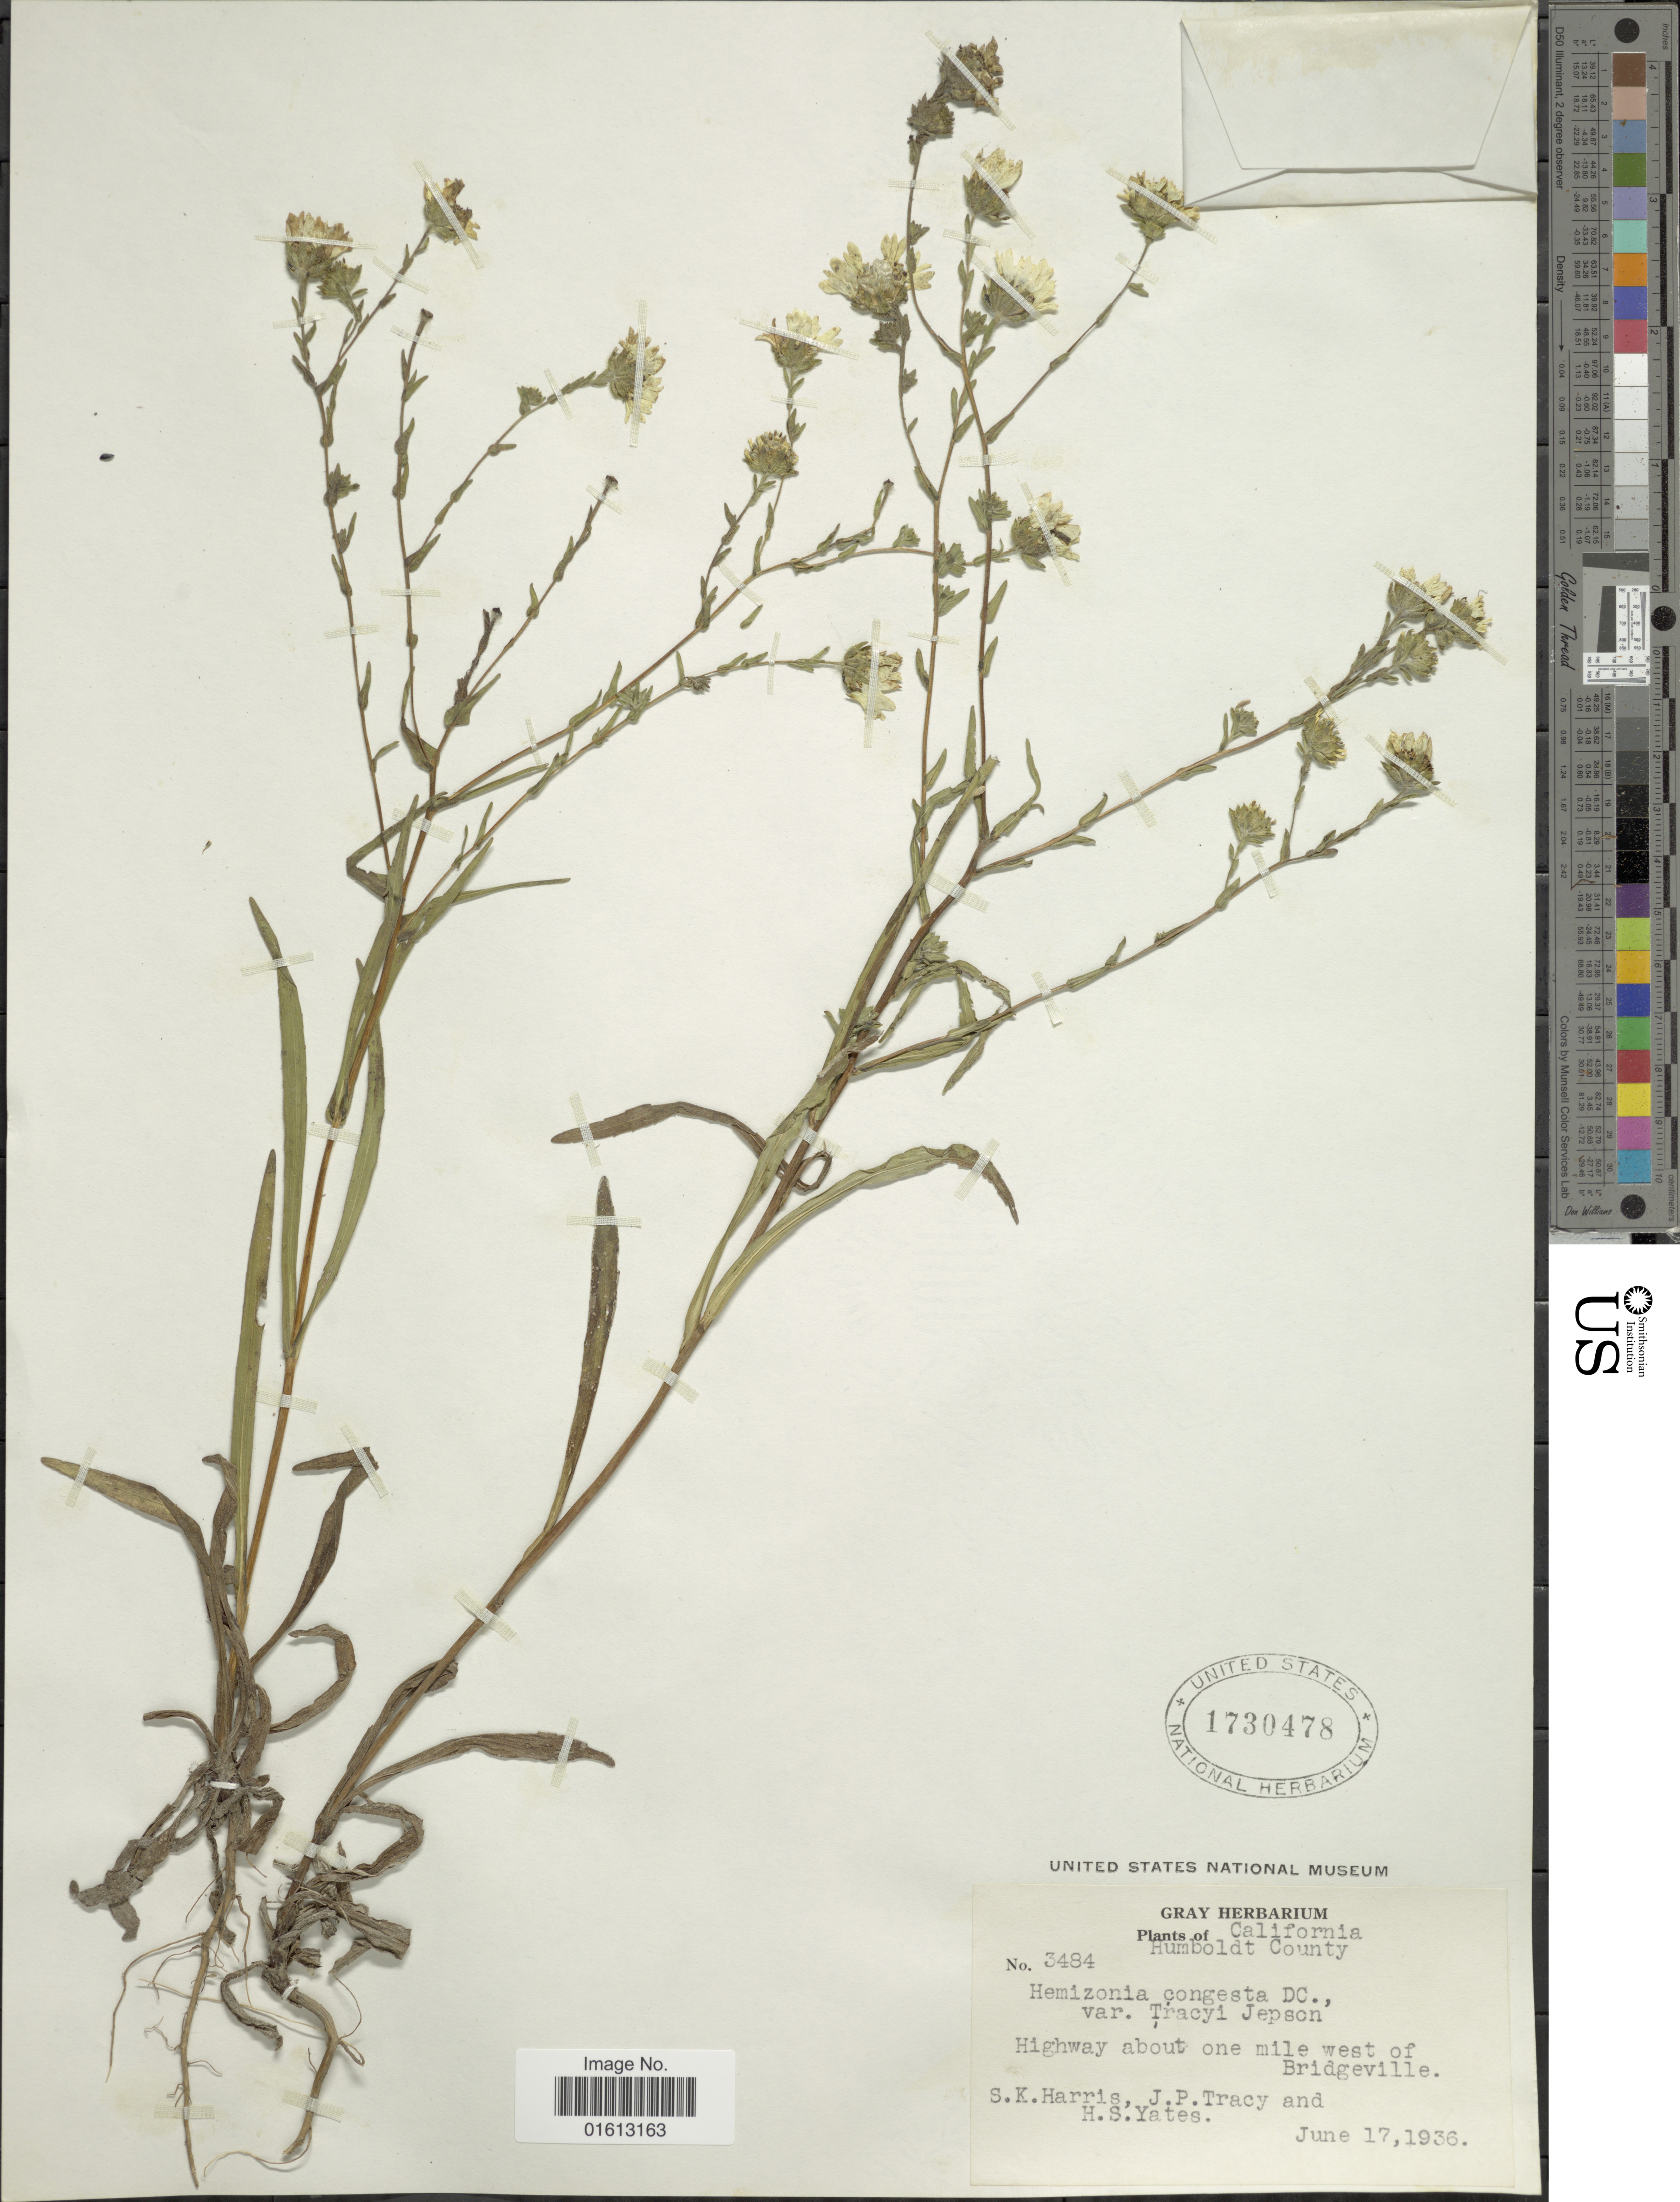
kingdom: Plantae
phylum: Tracheophyta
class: Magnoliopsida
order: Asterales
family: Asteraceae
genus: Hemizonia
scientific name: Hemizonia congesta subsp. tracyi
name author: Babc. & H.M. Hall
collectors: S. K. Harris, J. Tracy & H. S. Yates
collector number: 3484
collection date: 1936-06-17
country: United States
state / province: California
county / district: Humboldt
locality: Humboldt County, highway about one mile west of Bridgeville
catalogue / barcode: US 1730478